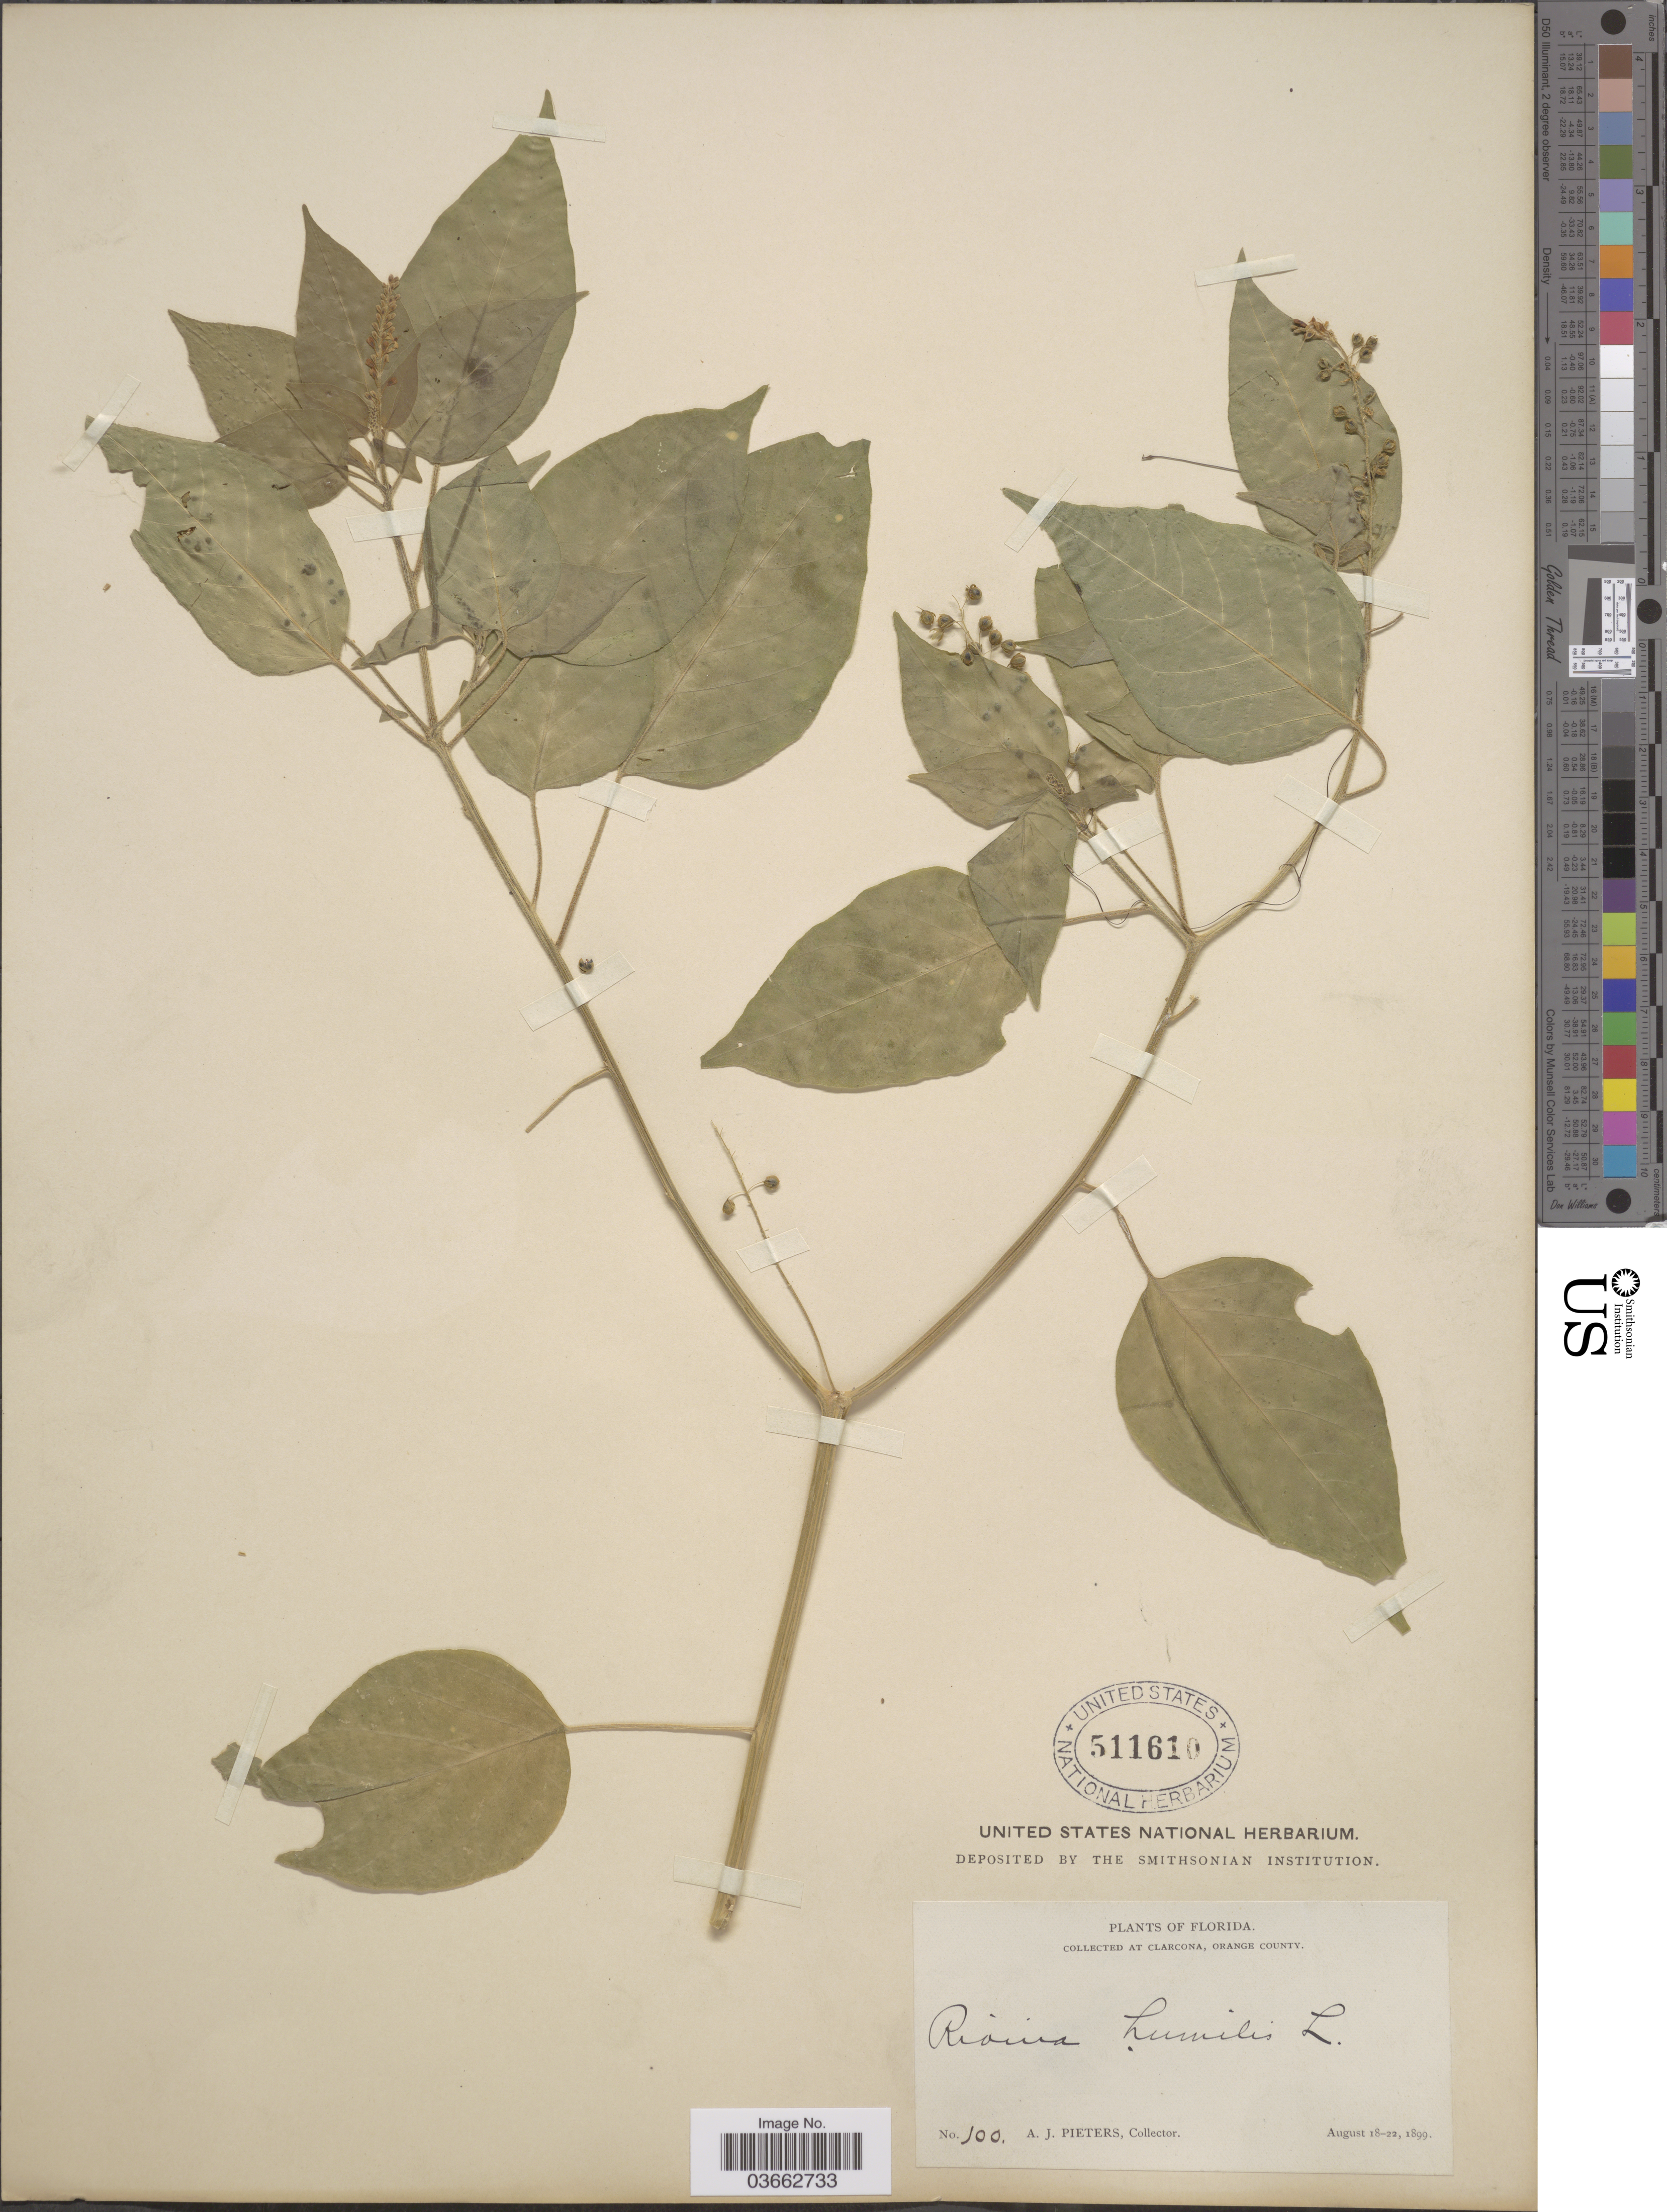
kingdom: Plantae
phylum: Tracheophyta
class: Magnoliopsida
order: Caryophyllales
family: Phytolaccaceae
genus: Rivina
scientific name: Rivina humilis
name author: L.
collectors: A. Pieters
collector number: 100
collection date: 1899-08-18/1899-08-22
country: United States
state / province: Florida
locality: At Clarcona, Orange County.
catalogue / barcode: US 511610